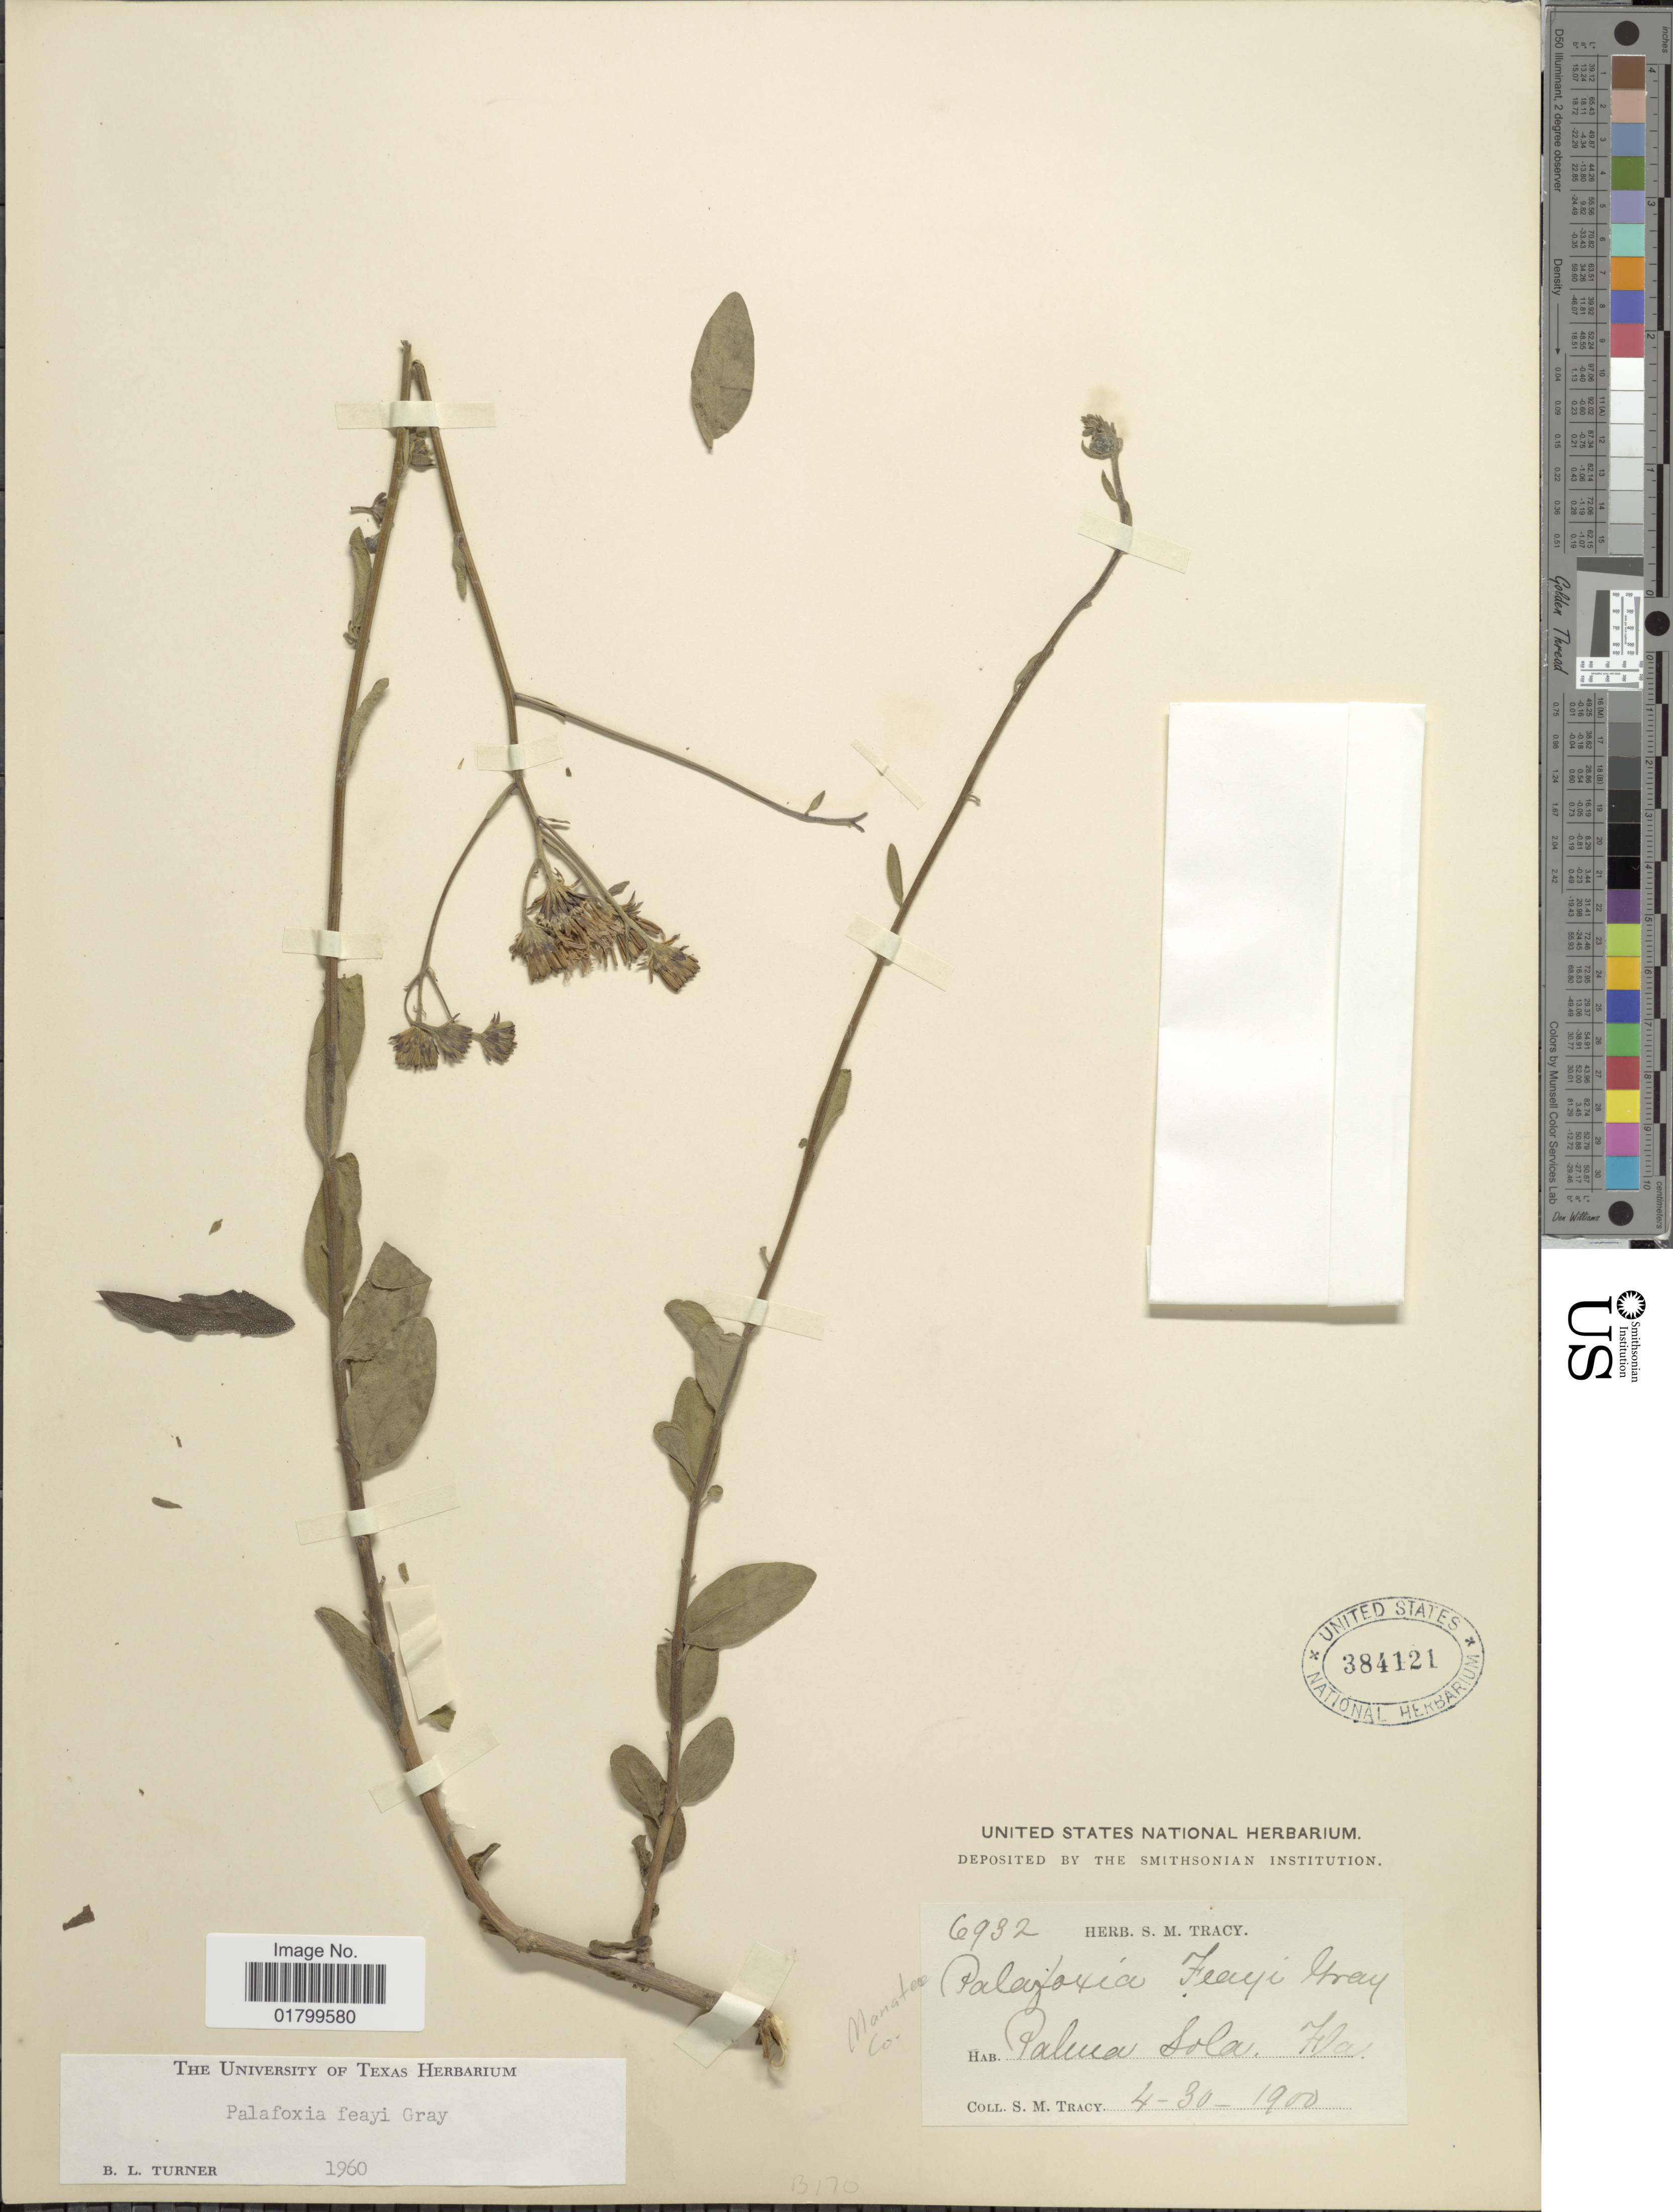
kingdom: Plantae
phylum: Tracheophyta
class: Magnoliopsida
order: Asterales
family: Asteraceae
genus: Palafoxia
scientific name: Palafoxia feayi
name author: A. Gray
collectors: S. M. Tracy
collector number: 6932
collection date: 1900-04-30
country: United States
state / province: Florida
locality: Palma Sola, Fla.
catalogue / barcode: US 384121